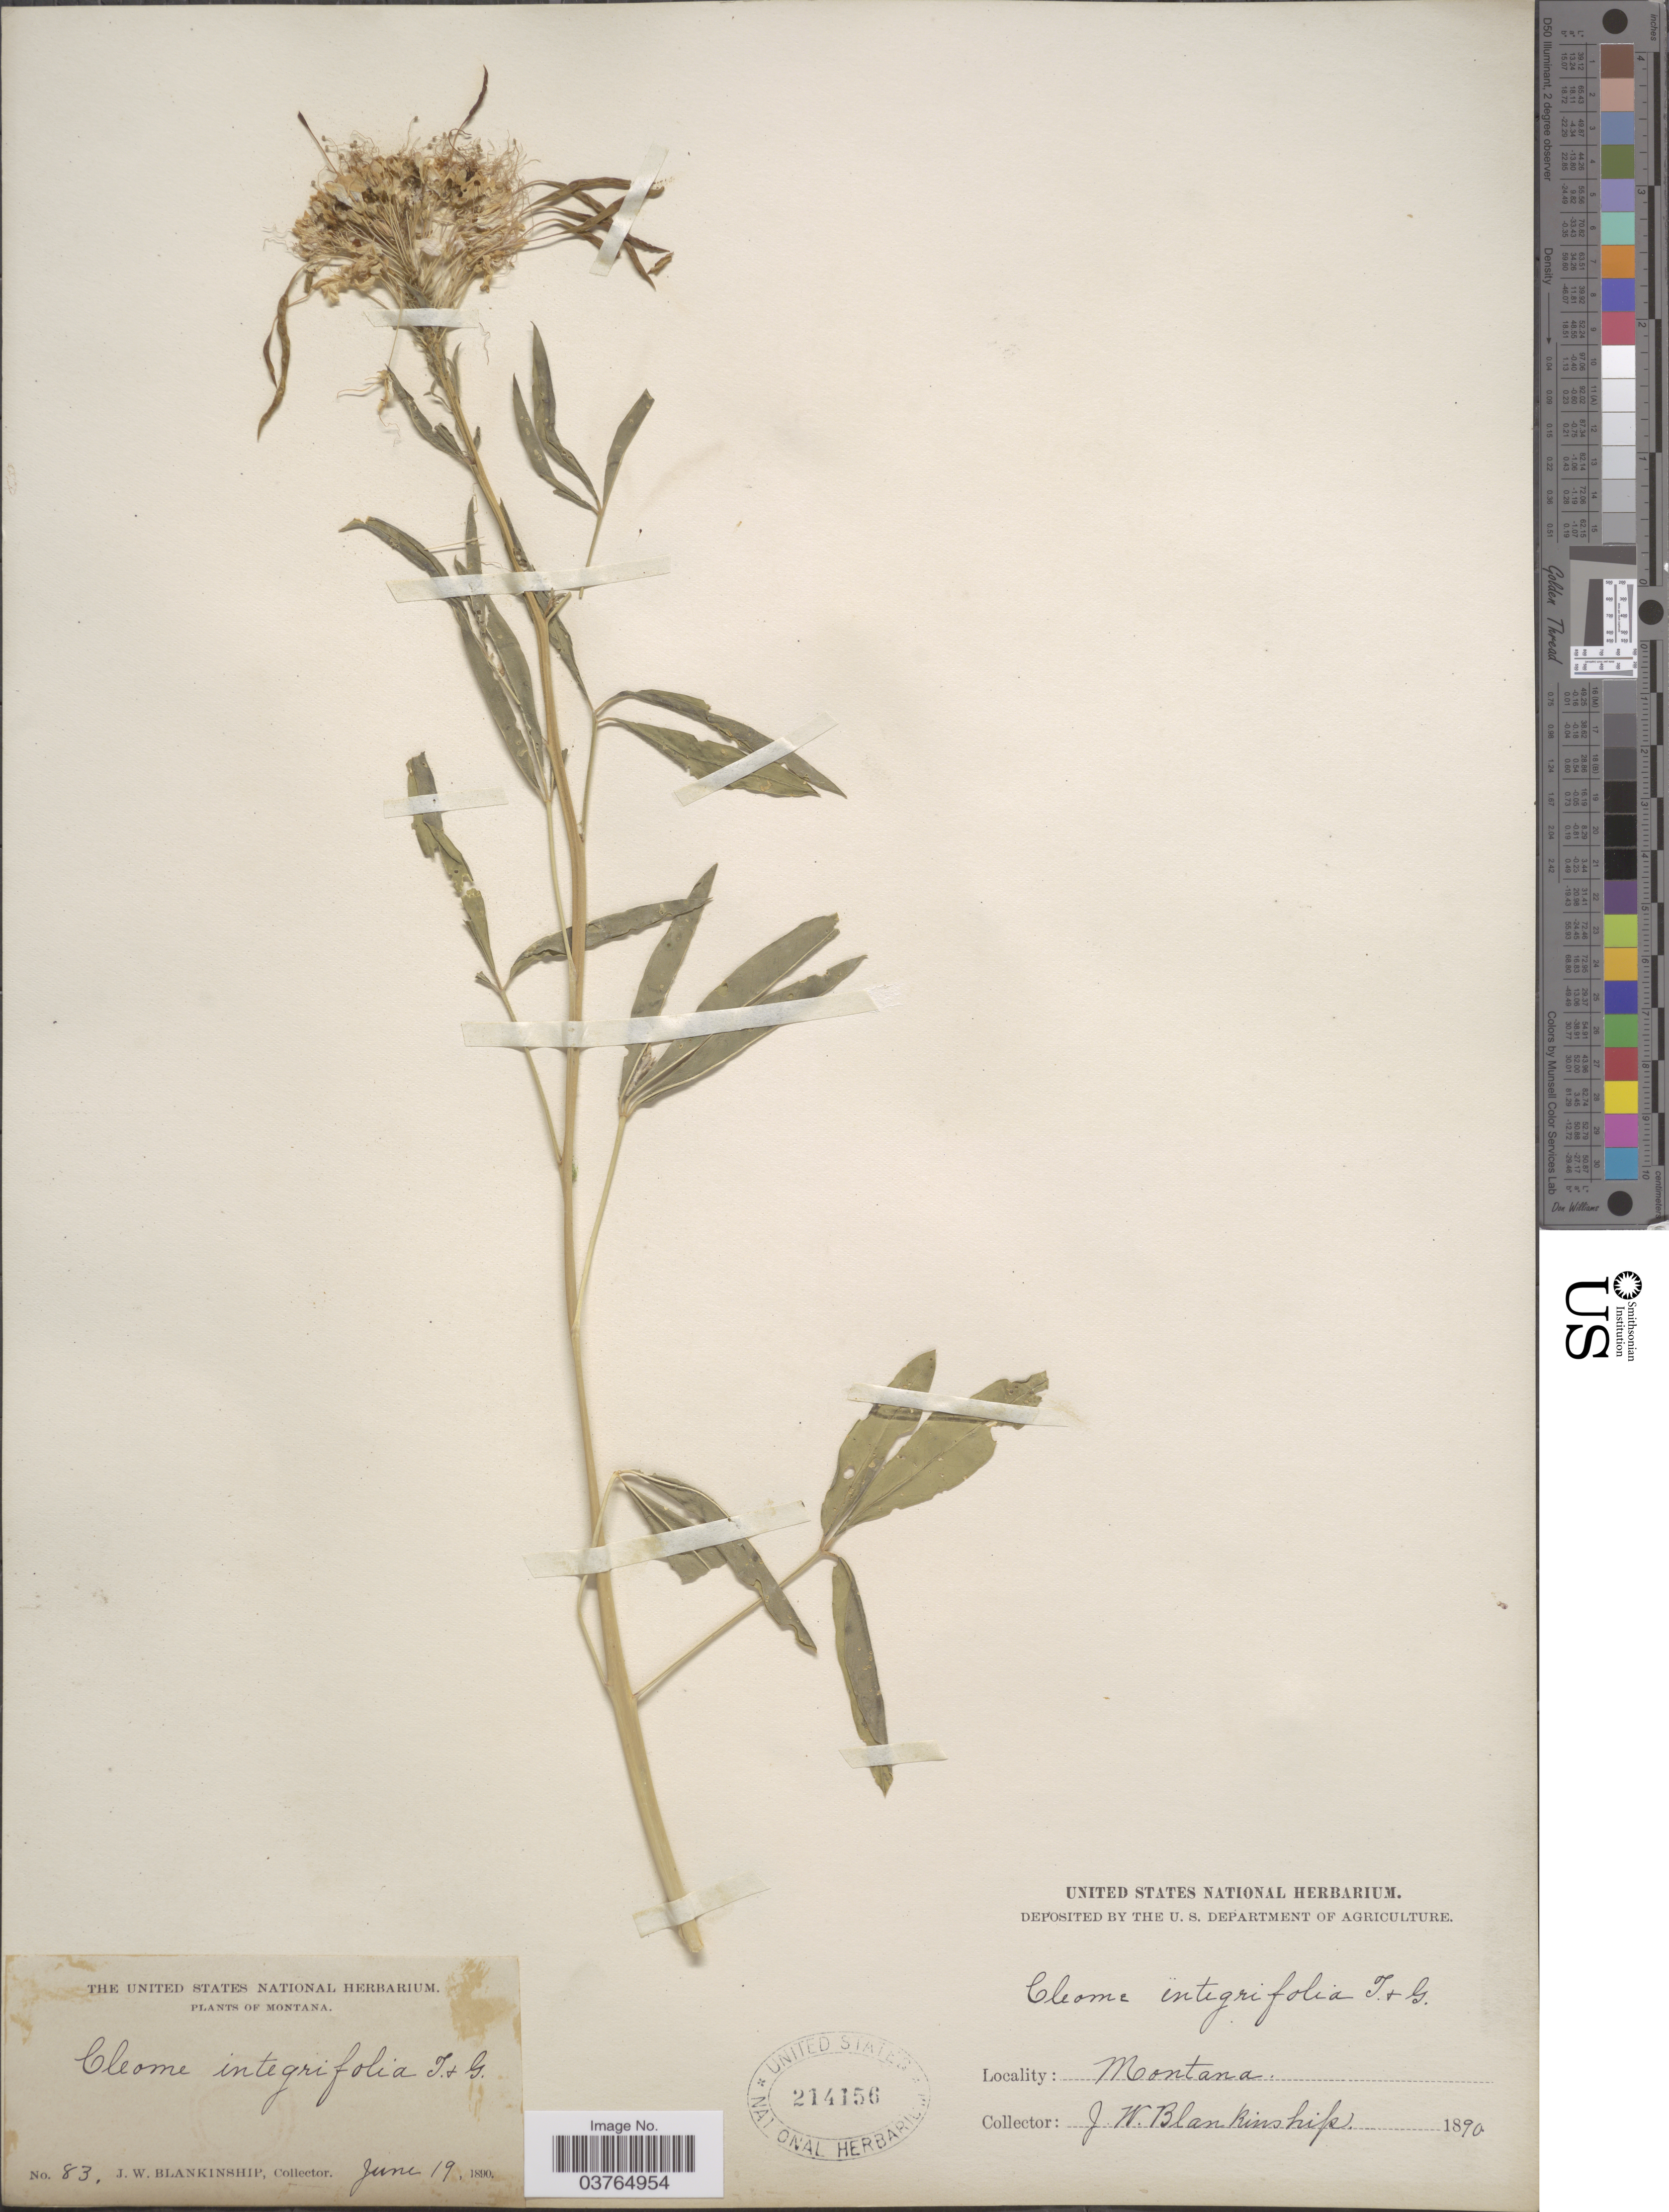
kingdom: Plantae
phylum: Tracheophyta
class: Magnoliopsida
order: Brassicales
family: Cleomaceae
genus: Cleomella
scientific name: Cleomella serrulata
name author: (Pursh) Roalson & J.C. Hall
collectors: J. W. Blankinship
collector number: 83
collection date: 1890-06-19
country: United States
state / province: Montana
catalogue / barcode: US 214156